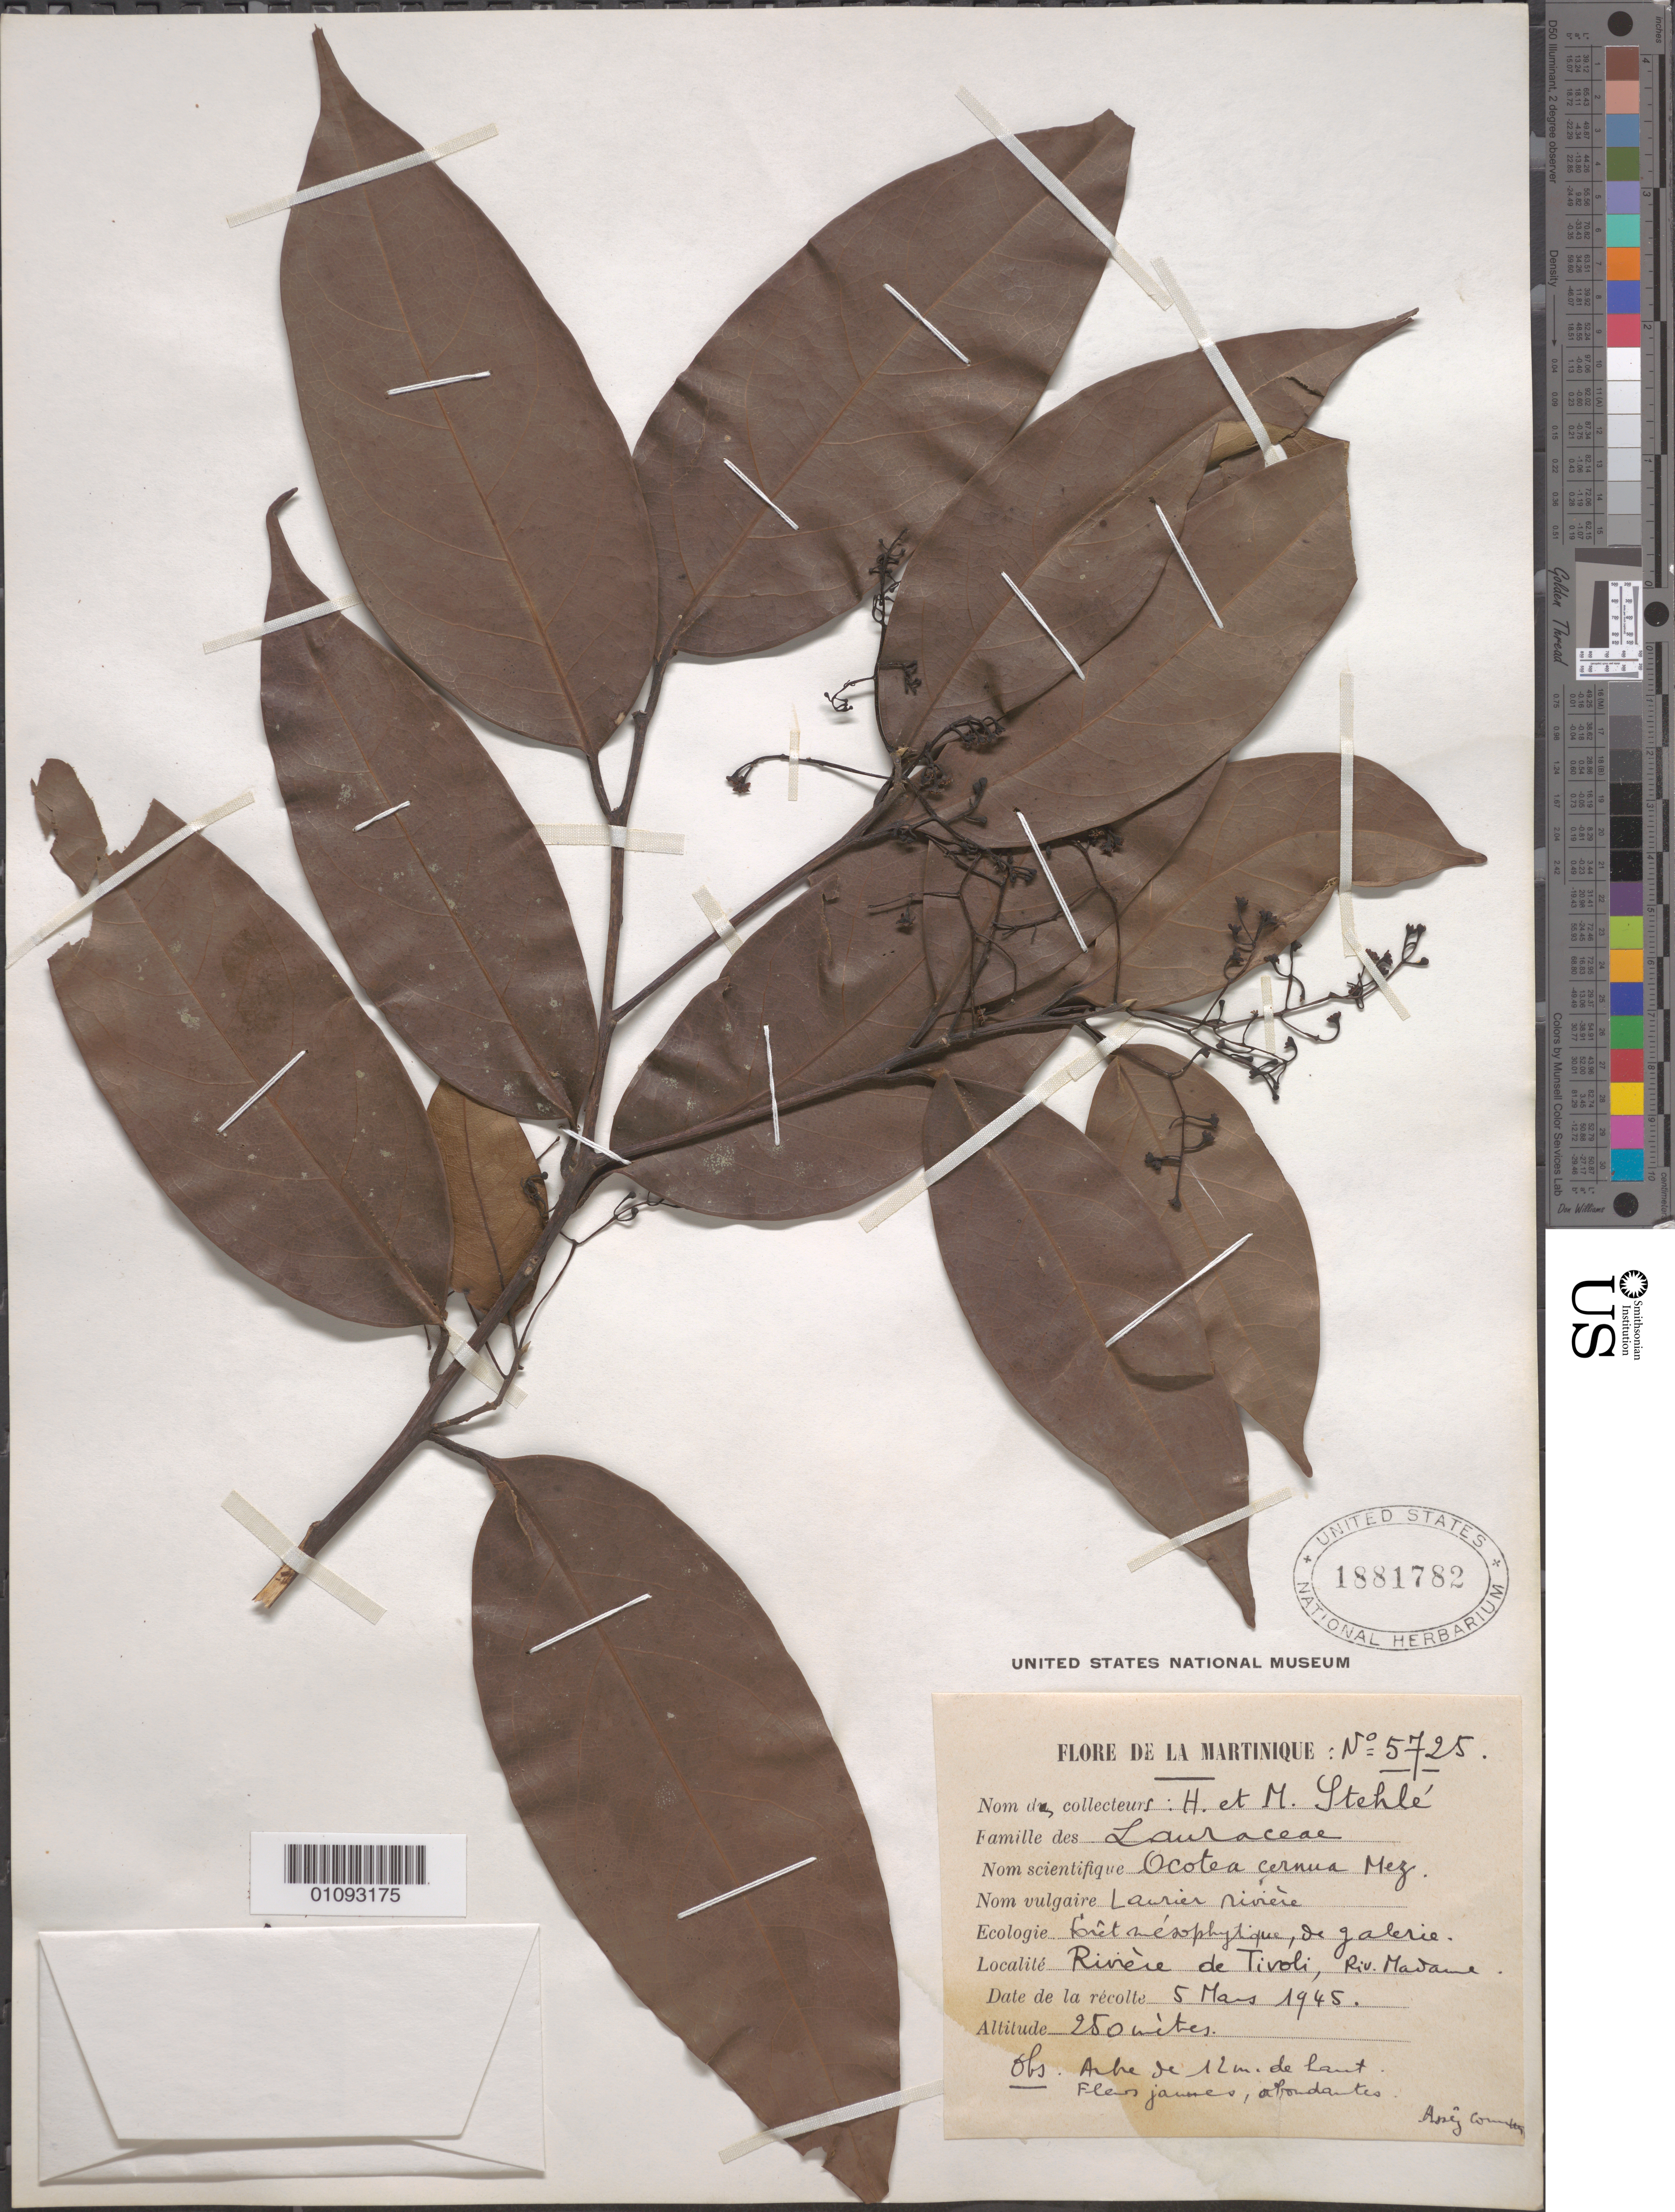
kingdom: Plantae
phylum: Tracheophyta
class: Magnoliopsida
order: Laurales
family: Lauraceae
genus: Ocotea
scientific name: Ocotea cernua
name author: (Nees) Mez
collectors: H. Stehlé & M. Stehlé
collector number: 5725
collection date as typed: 05 Mar 1945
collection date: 1945-03-05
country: Martinique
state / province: Fort-de-France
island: Martinique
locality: Tivoli river.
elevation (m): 250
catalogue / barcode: US 1881782